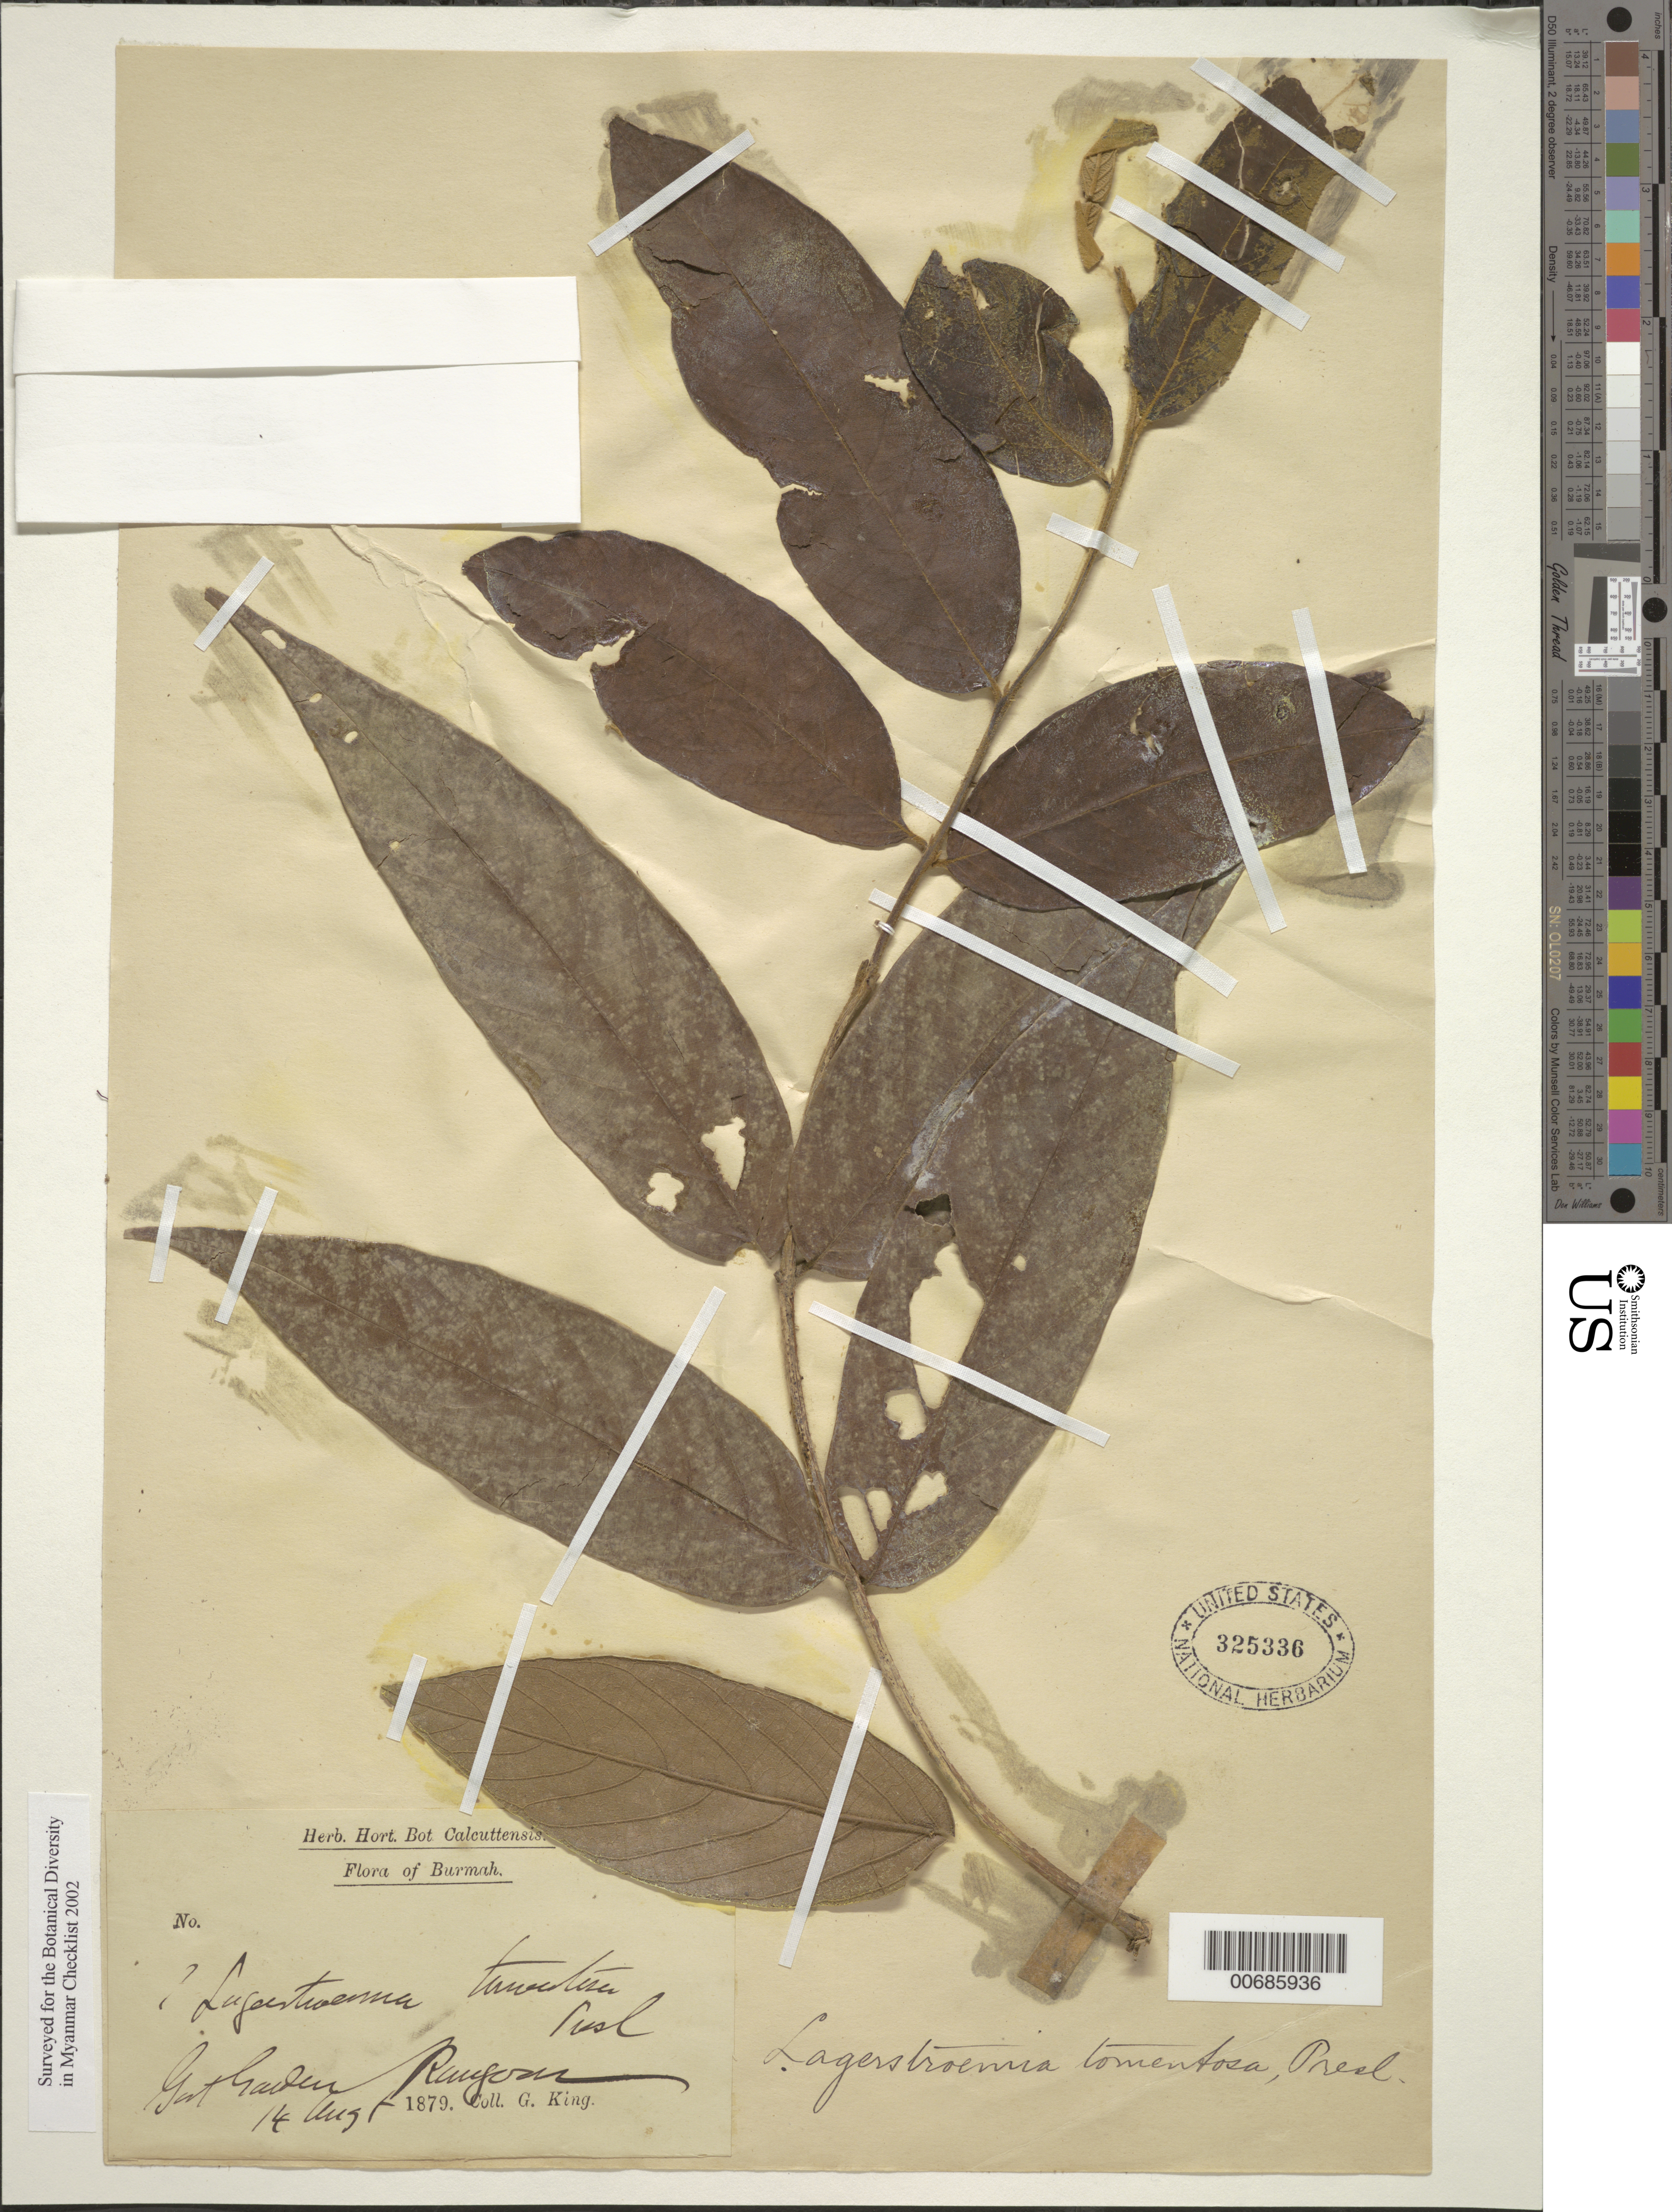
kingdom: Plantae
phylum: Tracheophyta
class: Magnoliopsida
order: Myrtales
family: Lythraceae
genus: Lagerstroemia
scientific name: Lagerstroemia tomentosa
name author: C. Presl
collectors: G. King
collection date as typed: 14 Aug 1879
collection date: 1879-08-14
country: Myanmar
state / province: Yangon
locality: Bot. Gard.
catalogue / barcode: US 325336